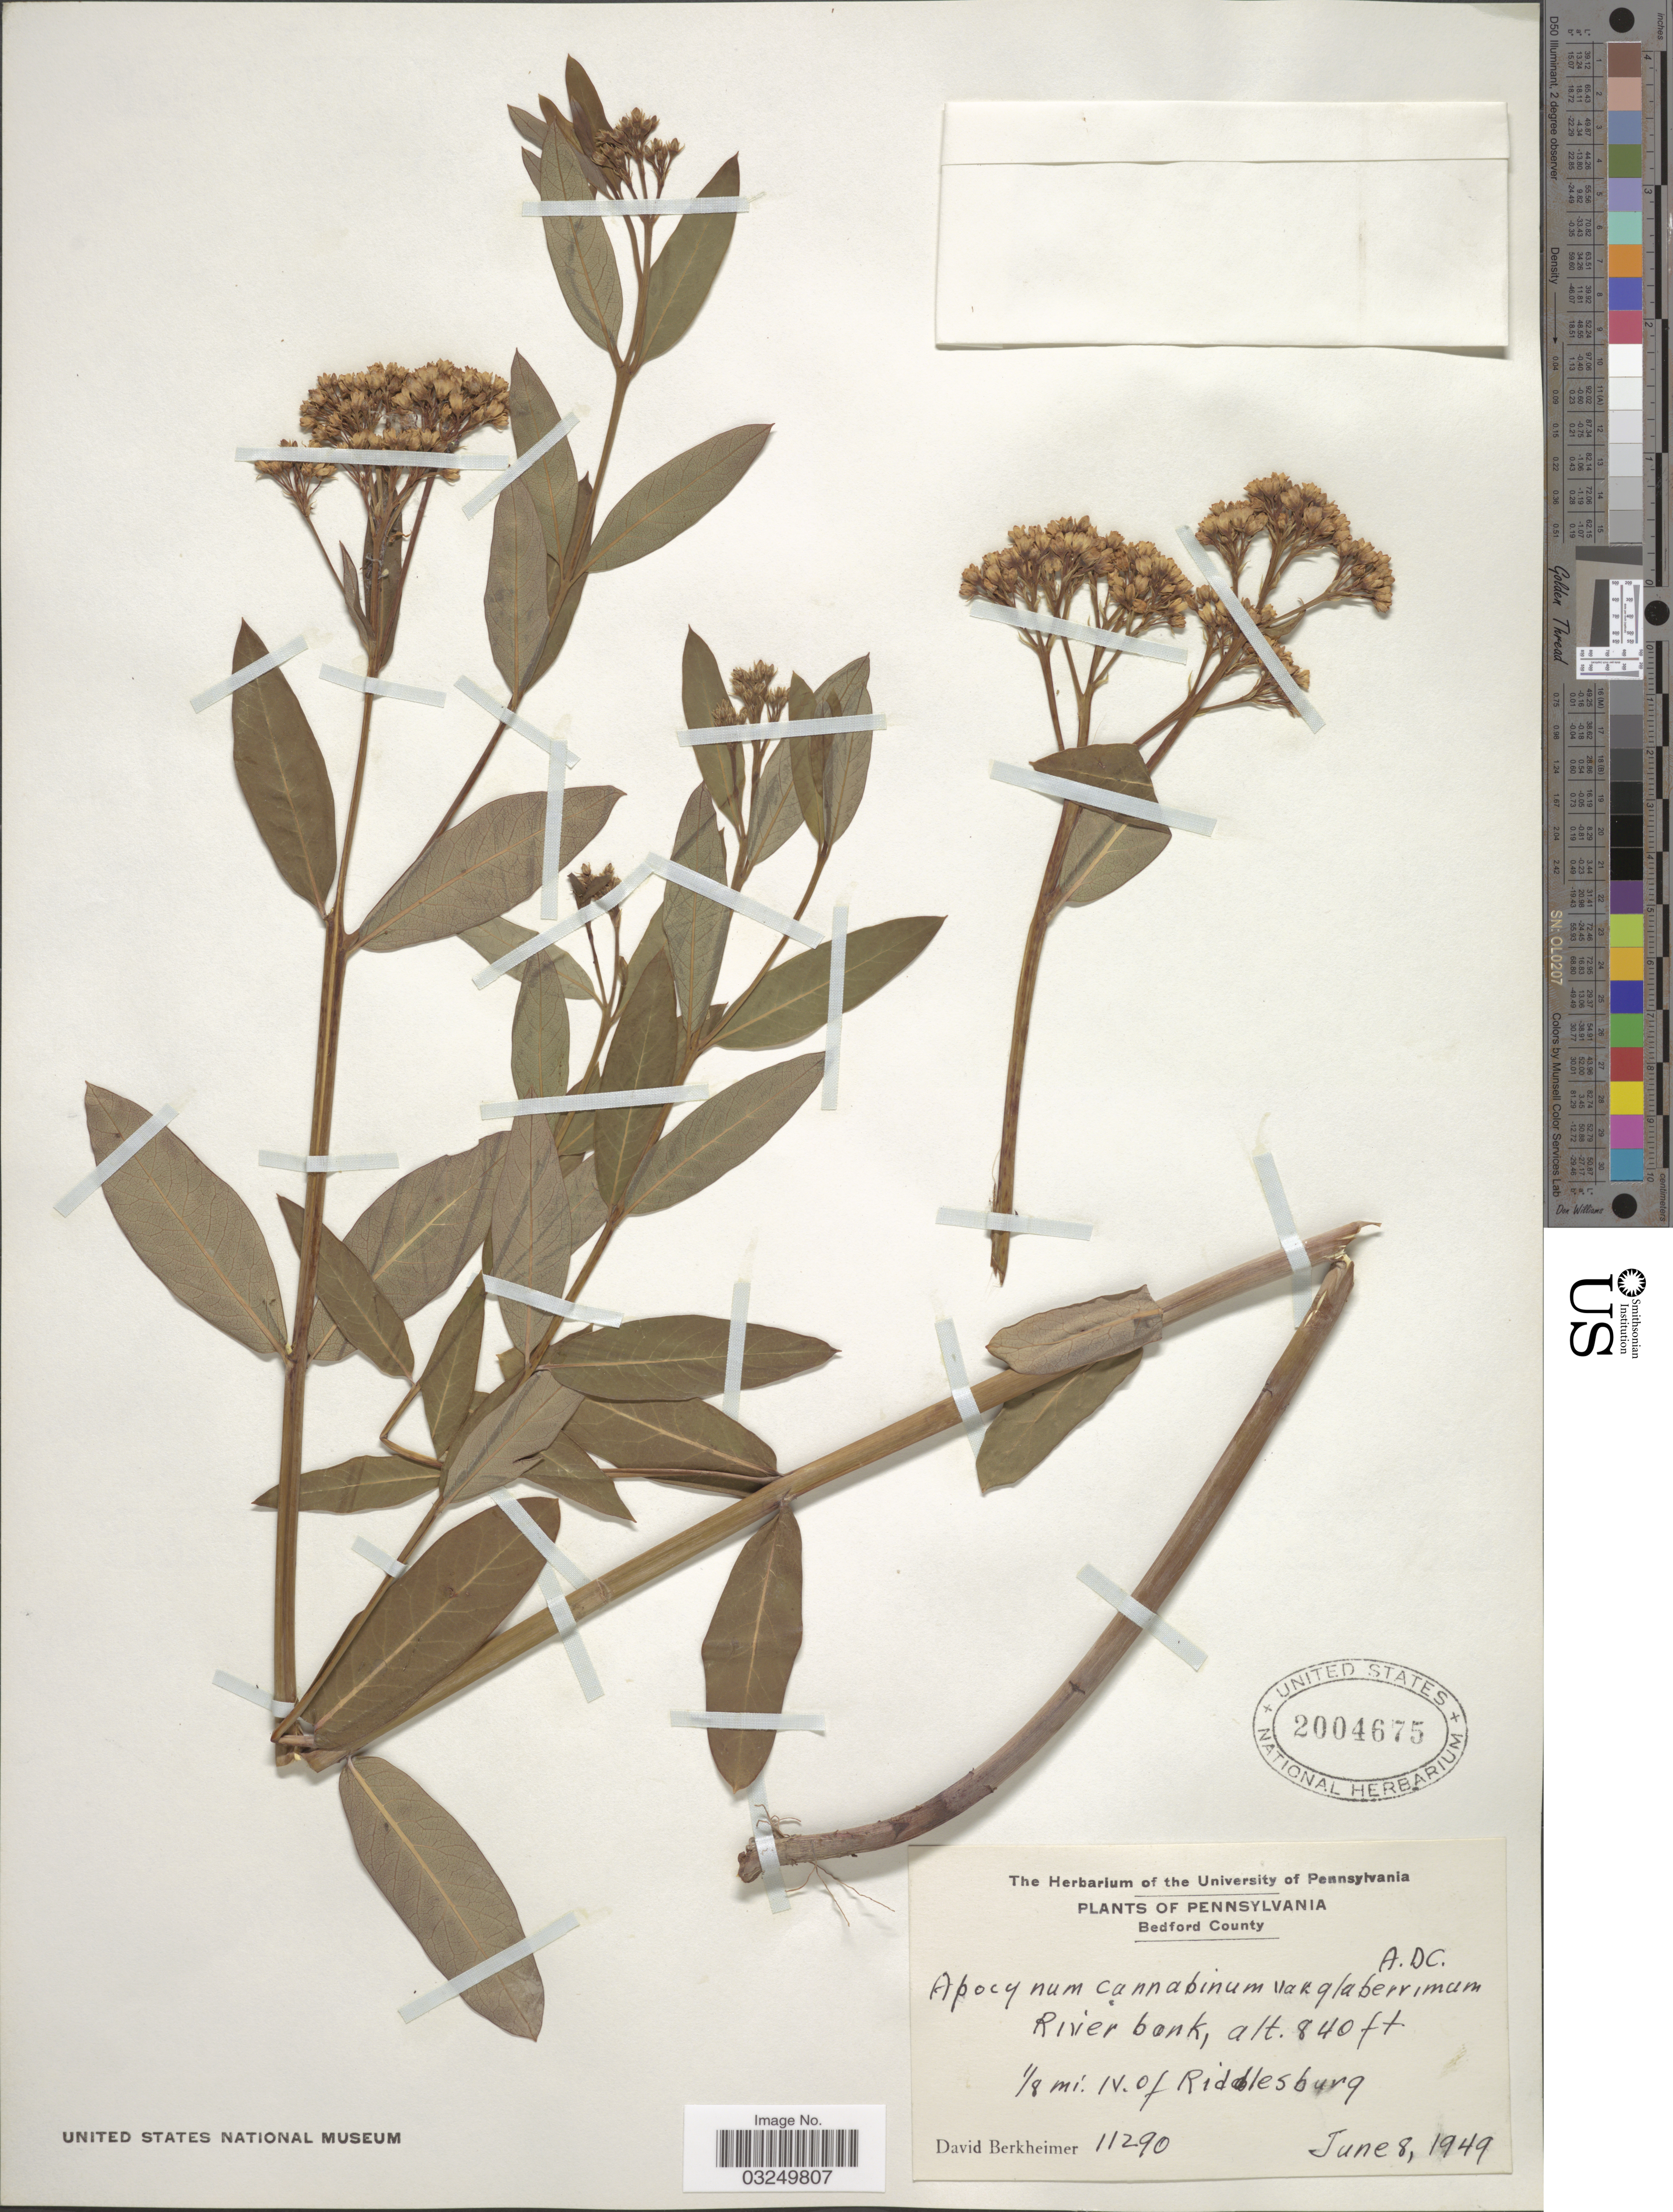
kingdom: Plantae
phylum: Tracheophyta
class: Magnoliopsida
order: Gentianales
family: Apocynaceae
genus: Apocynum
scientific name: Apocynum cannabinum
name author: L.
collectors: D. Berkheimer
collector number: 11290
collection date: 1949-06-08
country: United States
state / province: Pennsylvania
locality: Bedford County. 1/8 mi. N. of Riddlesburg.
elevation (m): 256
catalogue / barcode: US 2004675